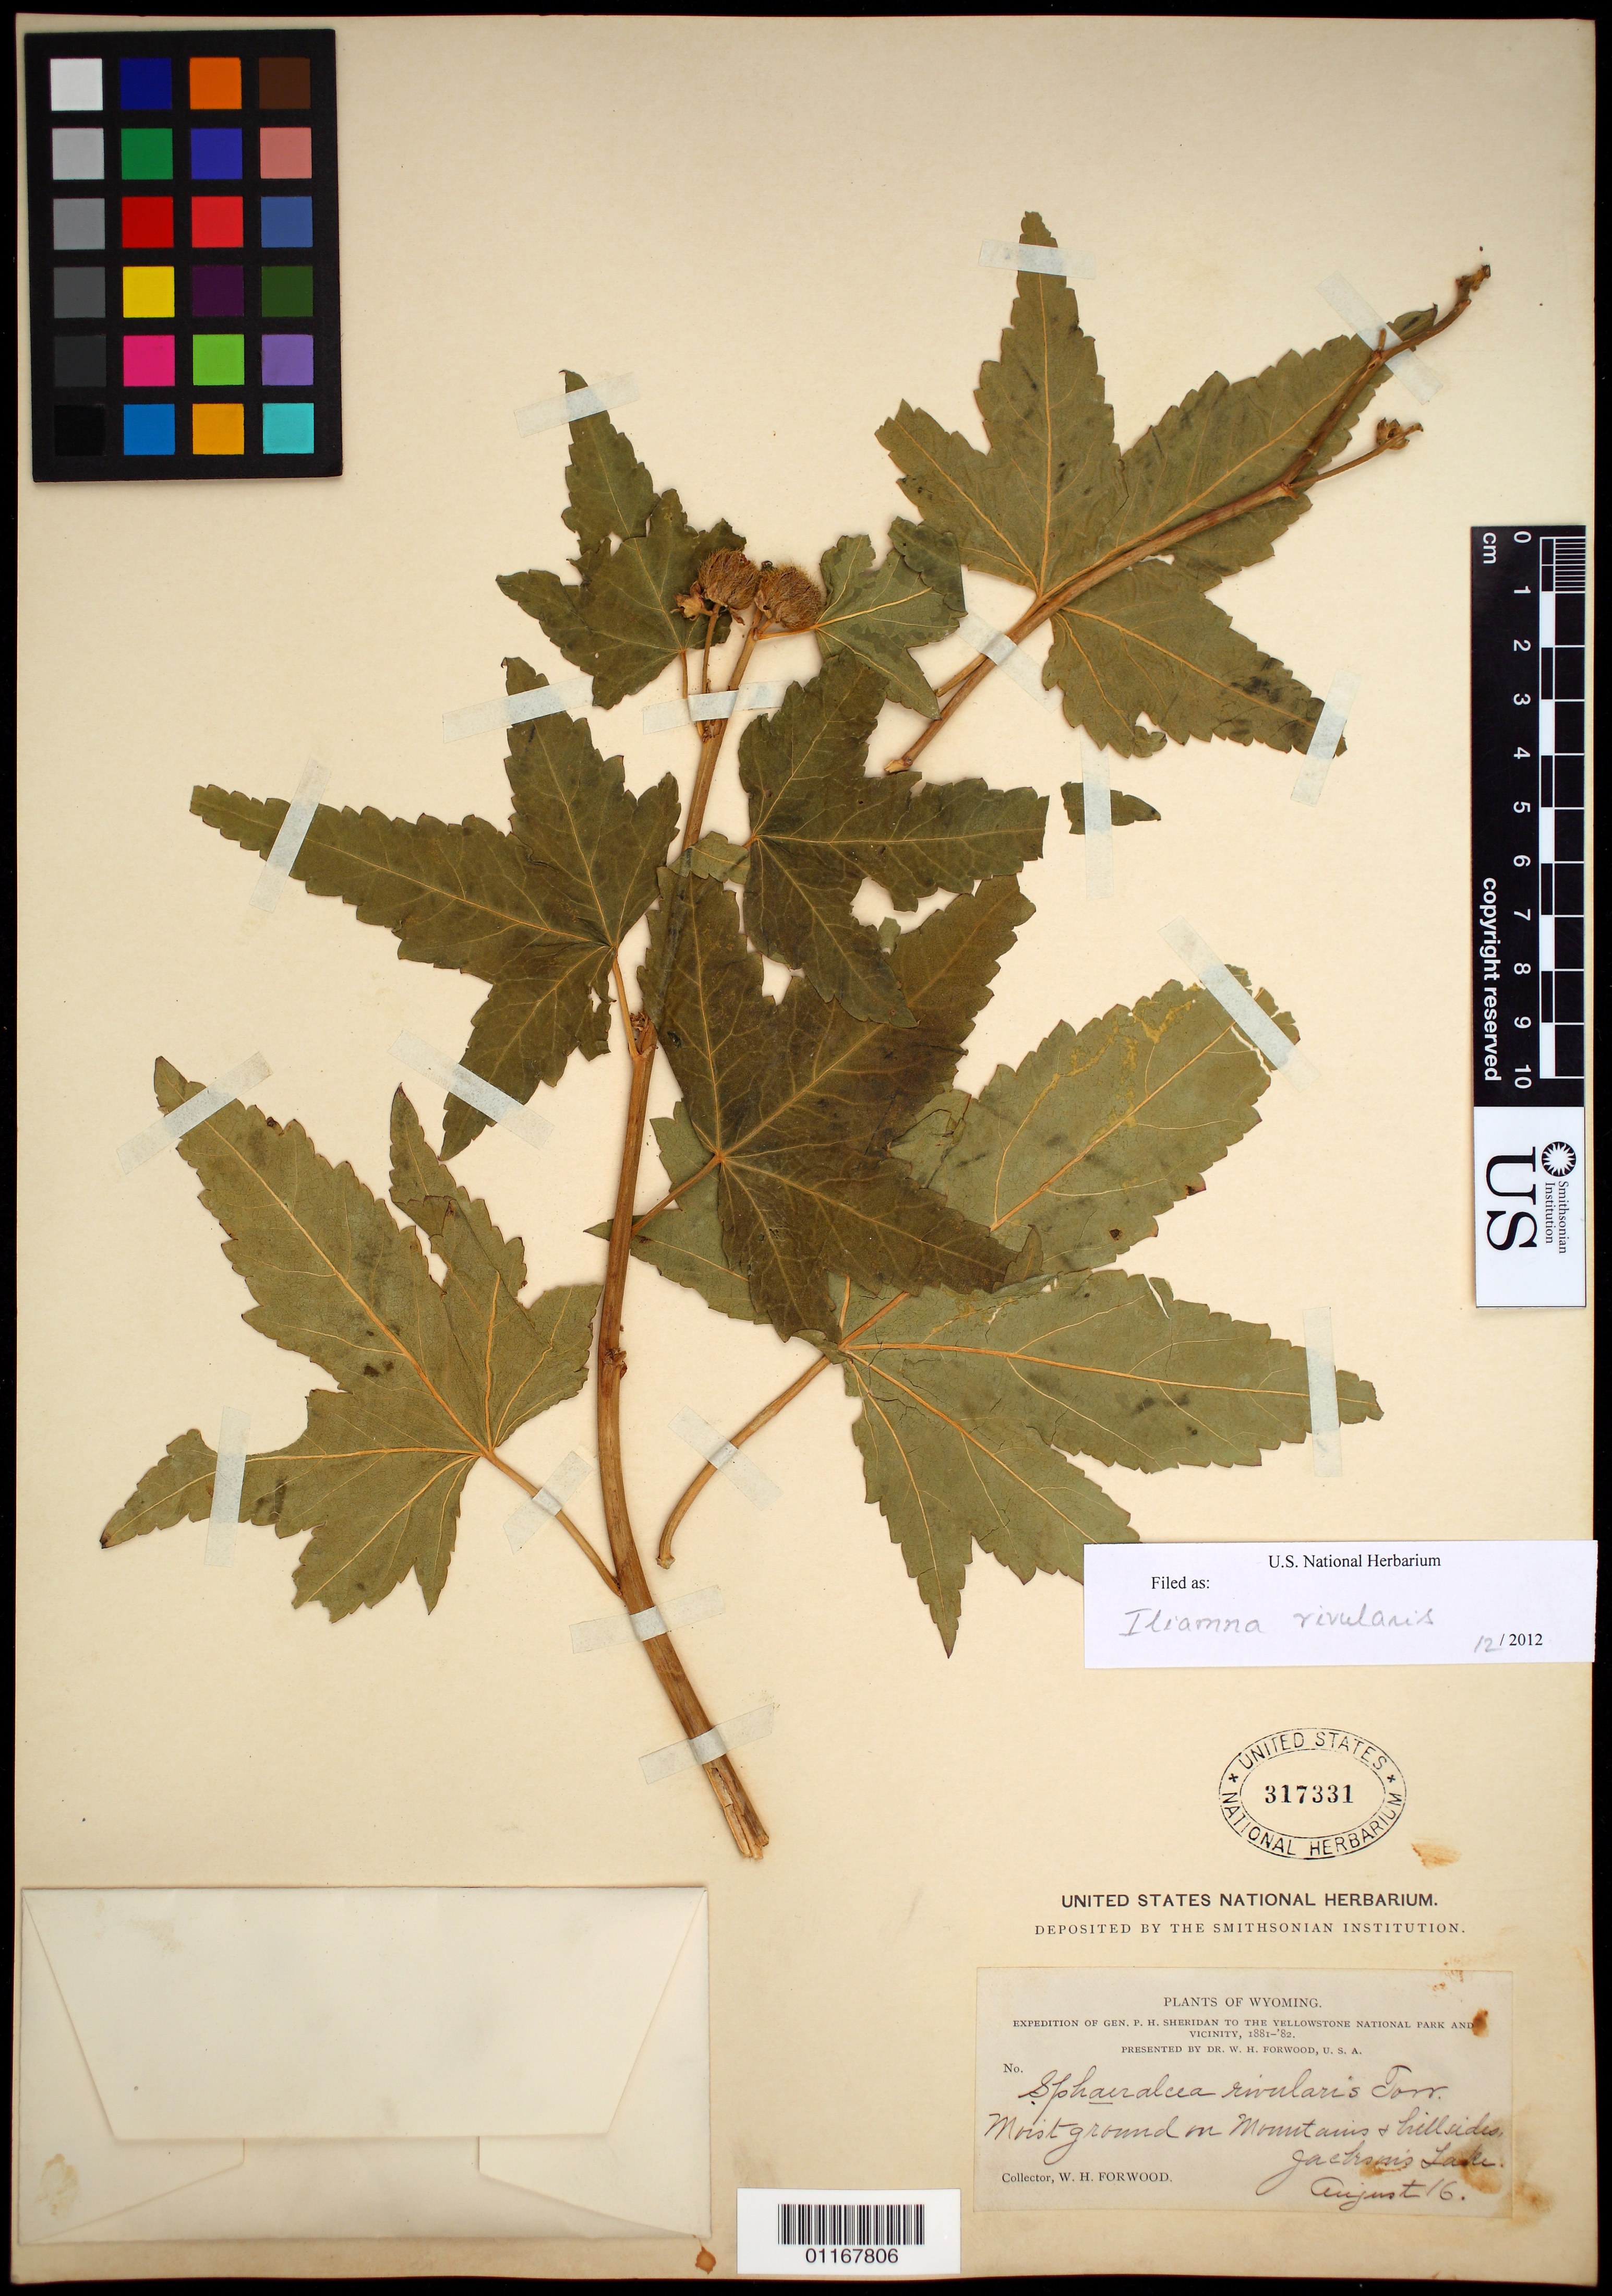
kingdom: Plantae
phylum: Tracheophyta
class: Magnoliopsida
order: Malvales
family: Malvaceae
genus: Iliamna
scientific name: Iliamna rivularis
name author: (Douglas) Greene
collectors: W. Forwood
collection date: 1881-08-16/1882-08-16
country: United States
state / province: Wyoming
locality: Hills +Mountains, Jackson's Lake.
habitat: Moist ground.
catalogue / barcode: US 317331